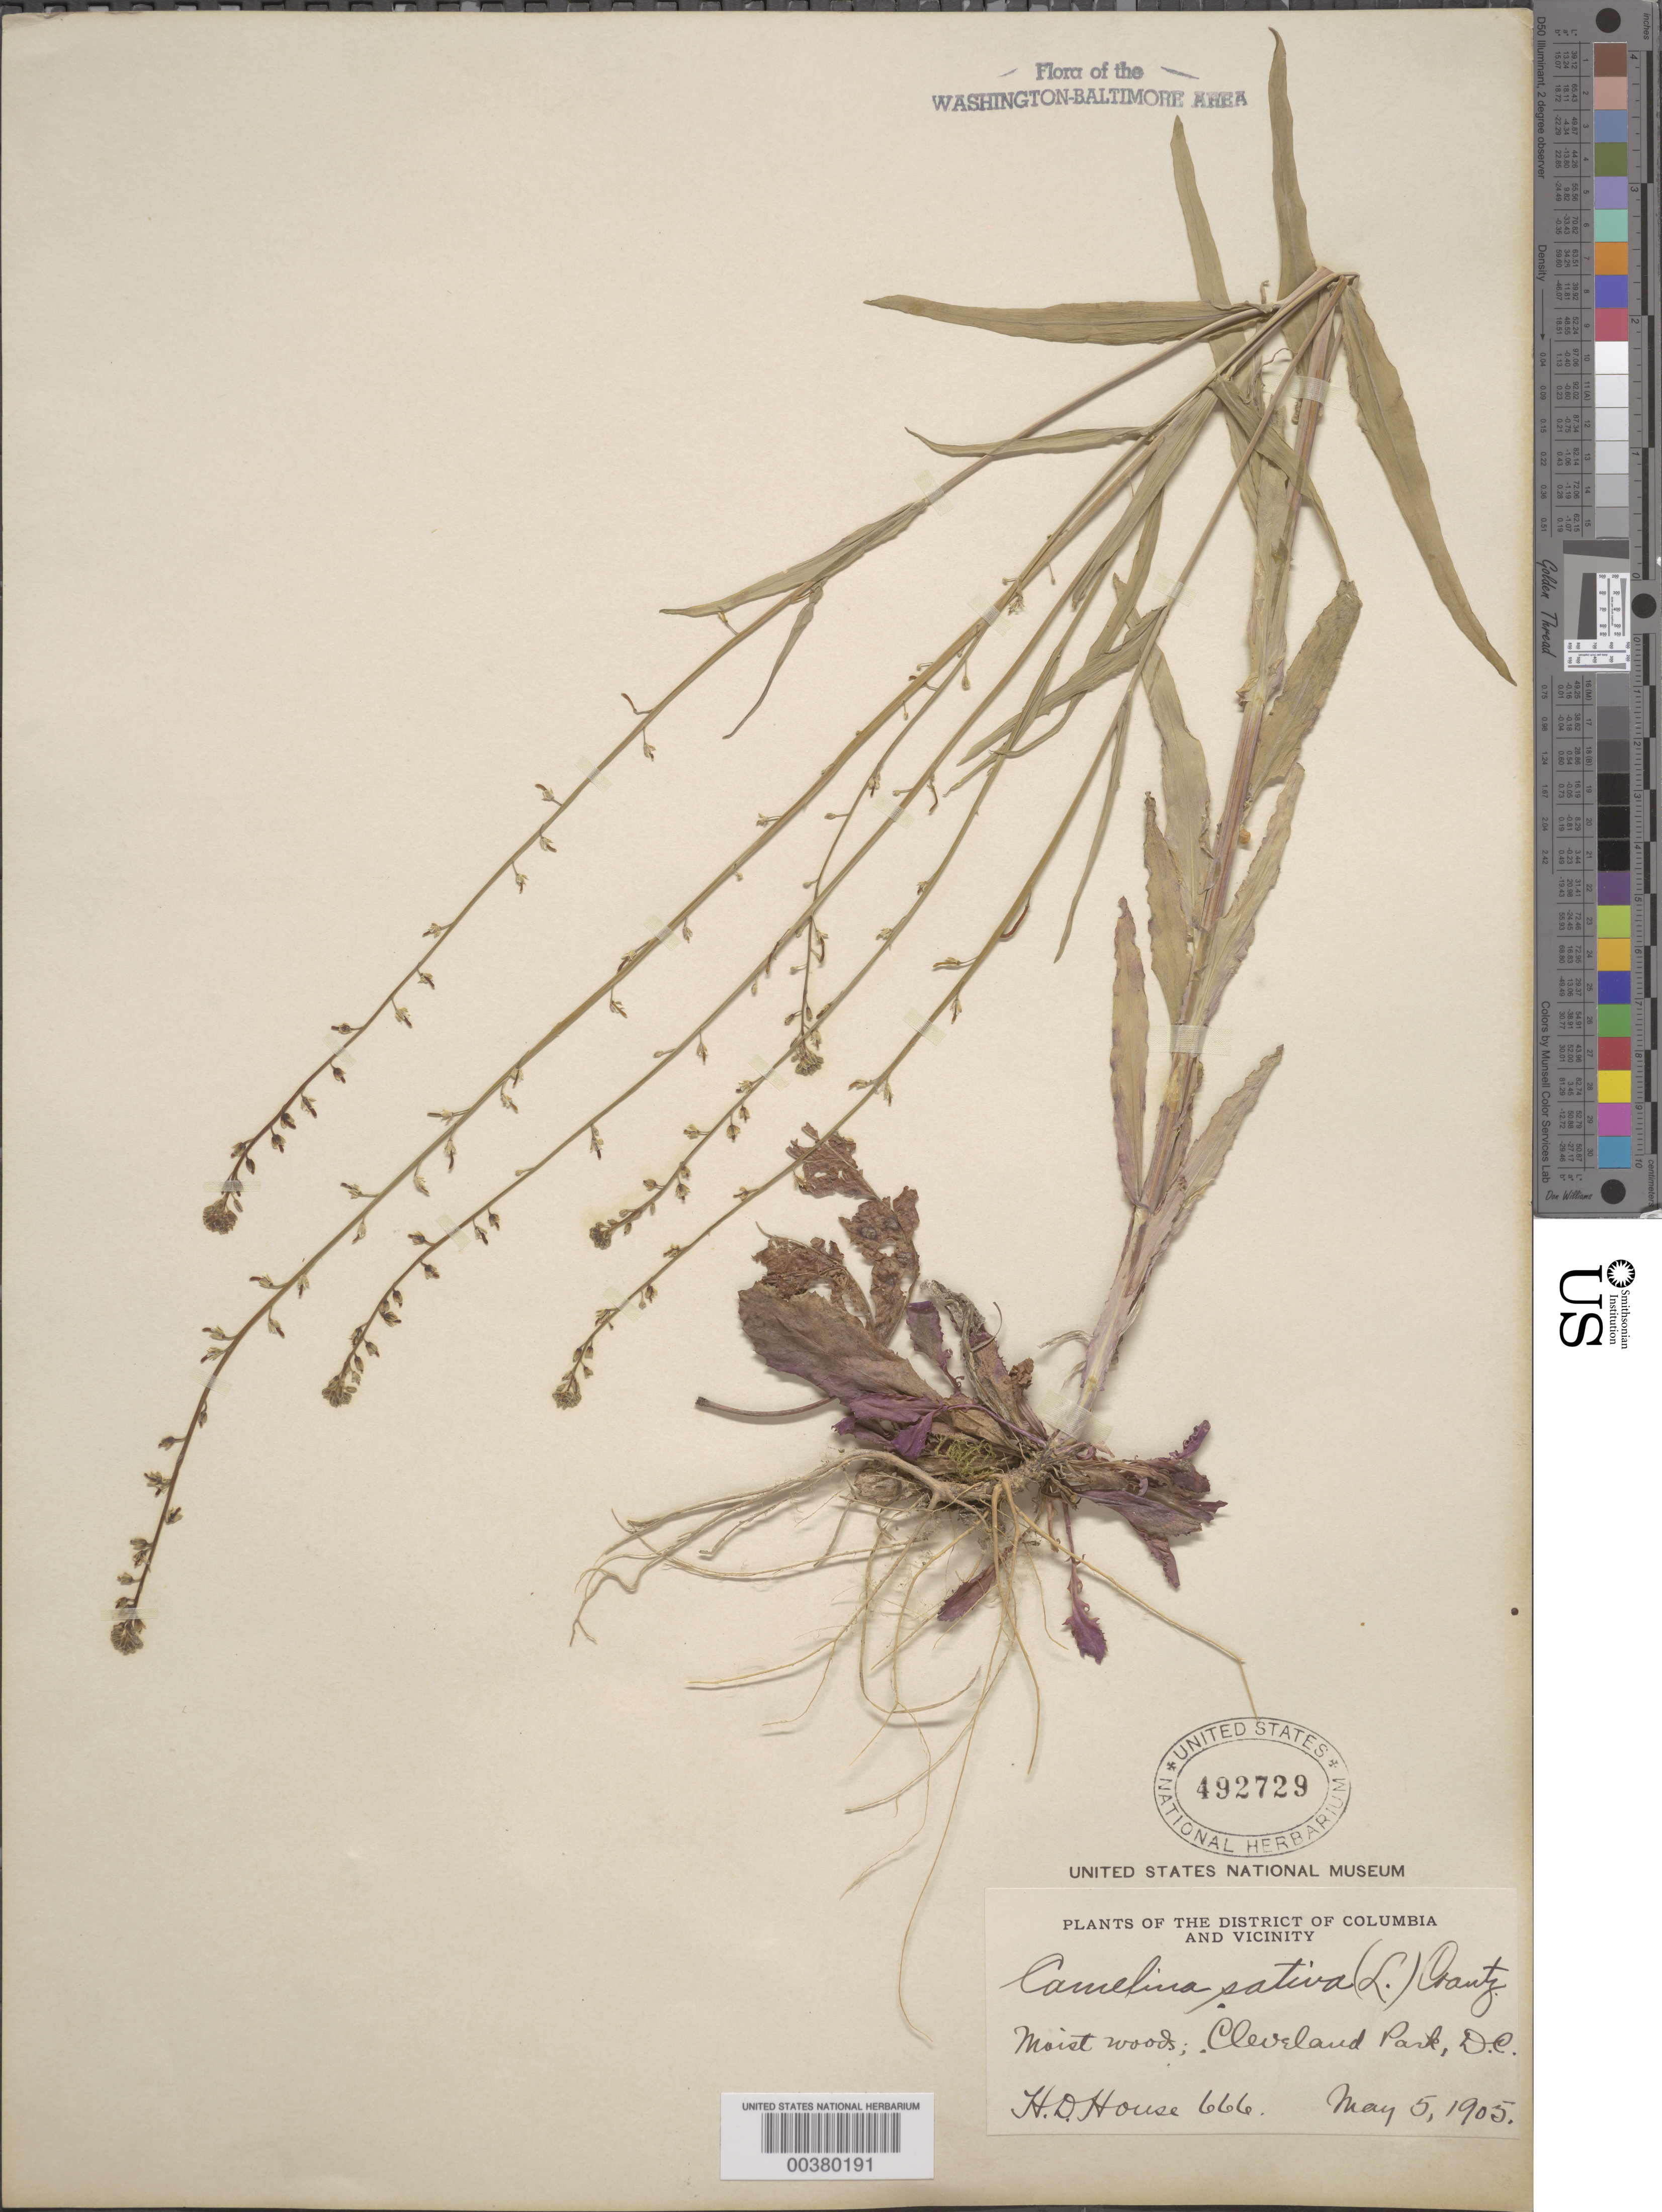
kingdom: Plantae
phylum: Tracheophyta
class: Magnoliopsida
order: Brassicales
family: Brassicaceae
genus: Boechera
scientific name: Boechera laevigata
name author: (Muhl. ex Willd.) Al-Shehbaz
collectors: H. D. House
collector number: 666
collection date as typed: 05 May 1905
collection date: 1905-05-05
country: United States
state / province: District of Columbia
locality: Cleveland Park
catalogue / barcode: US 492729